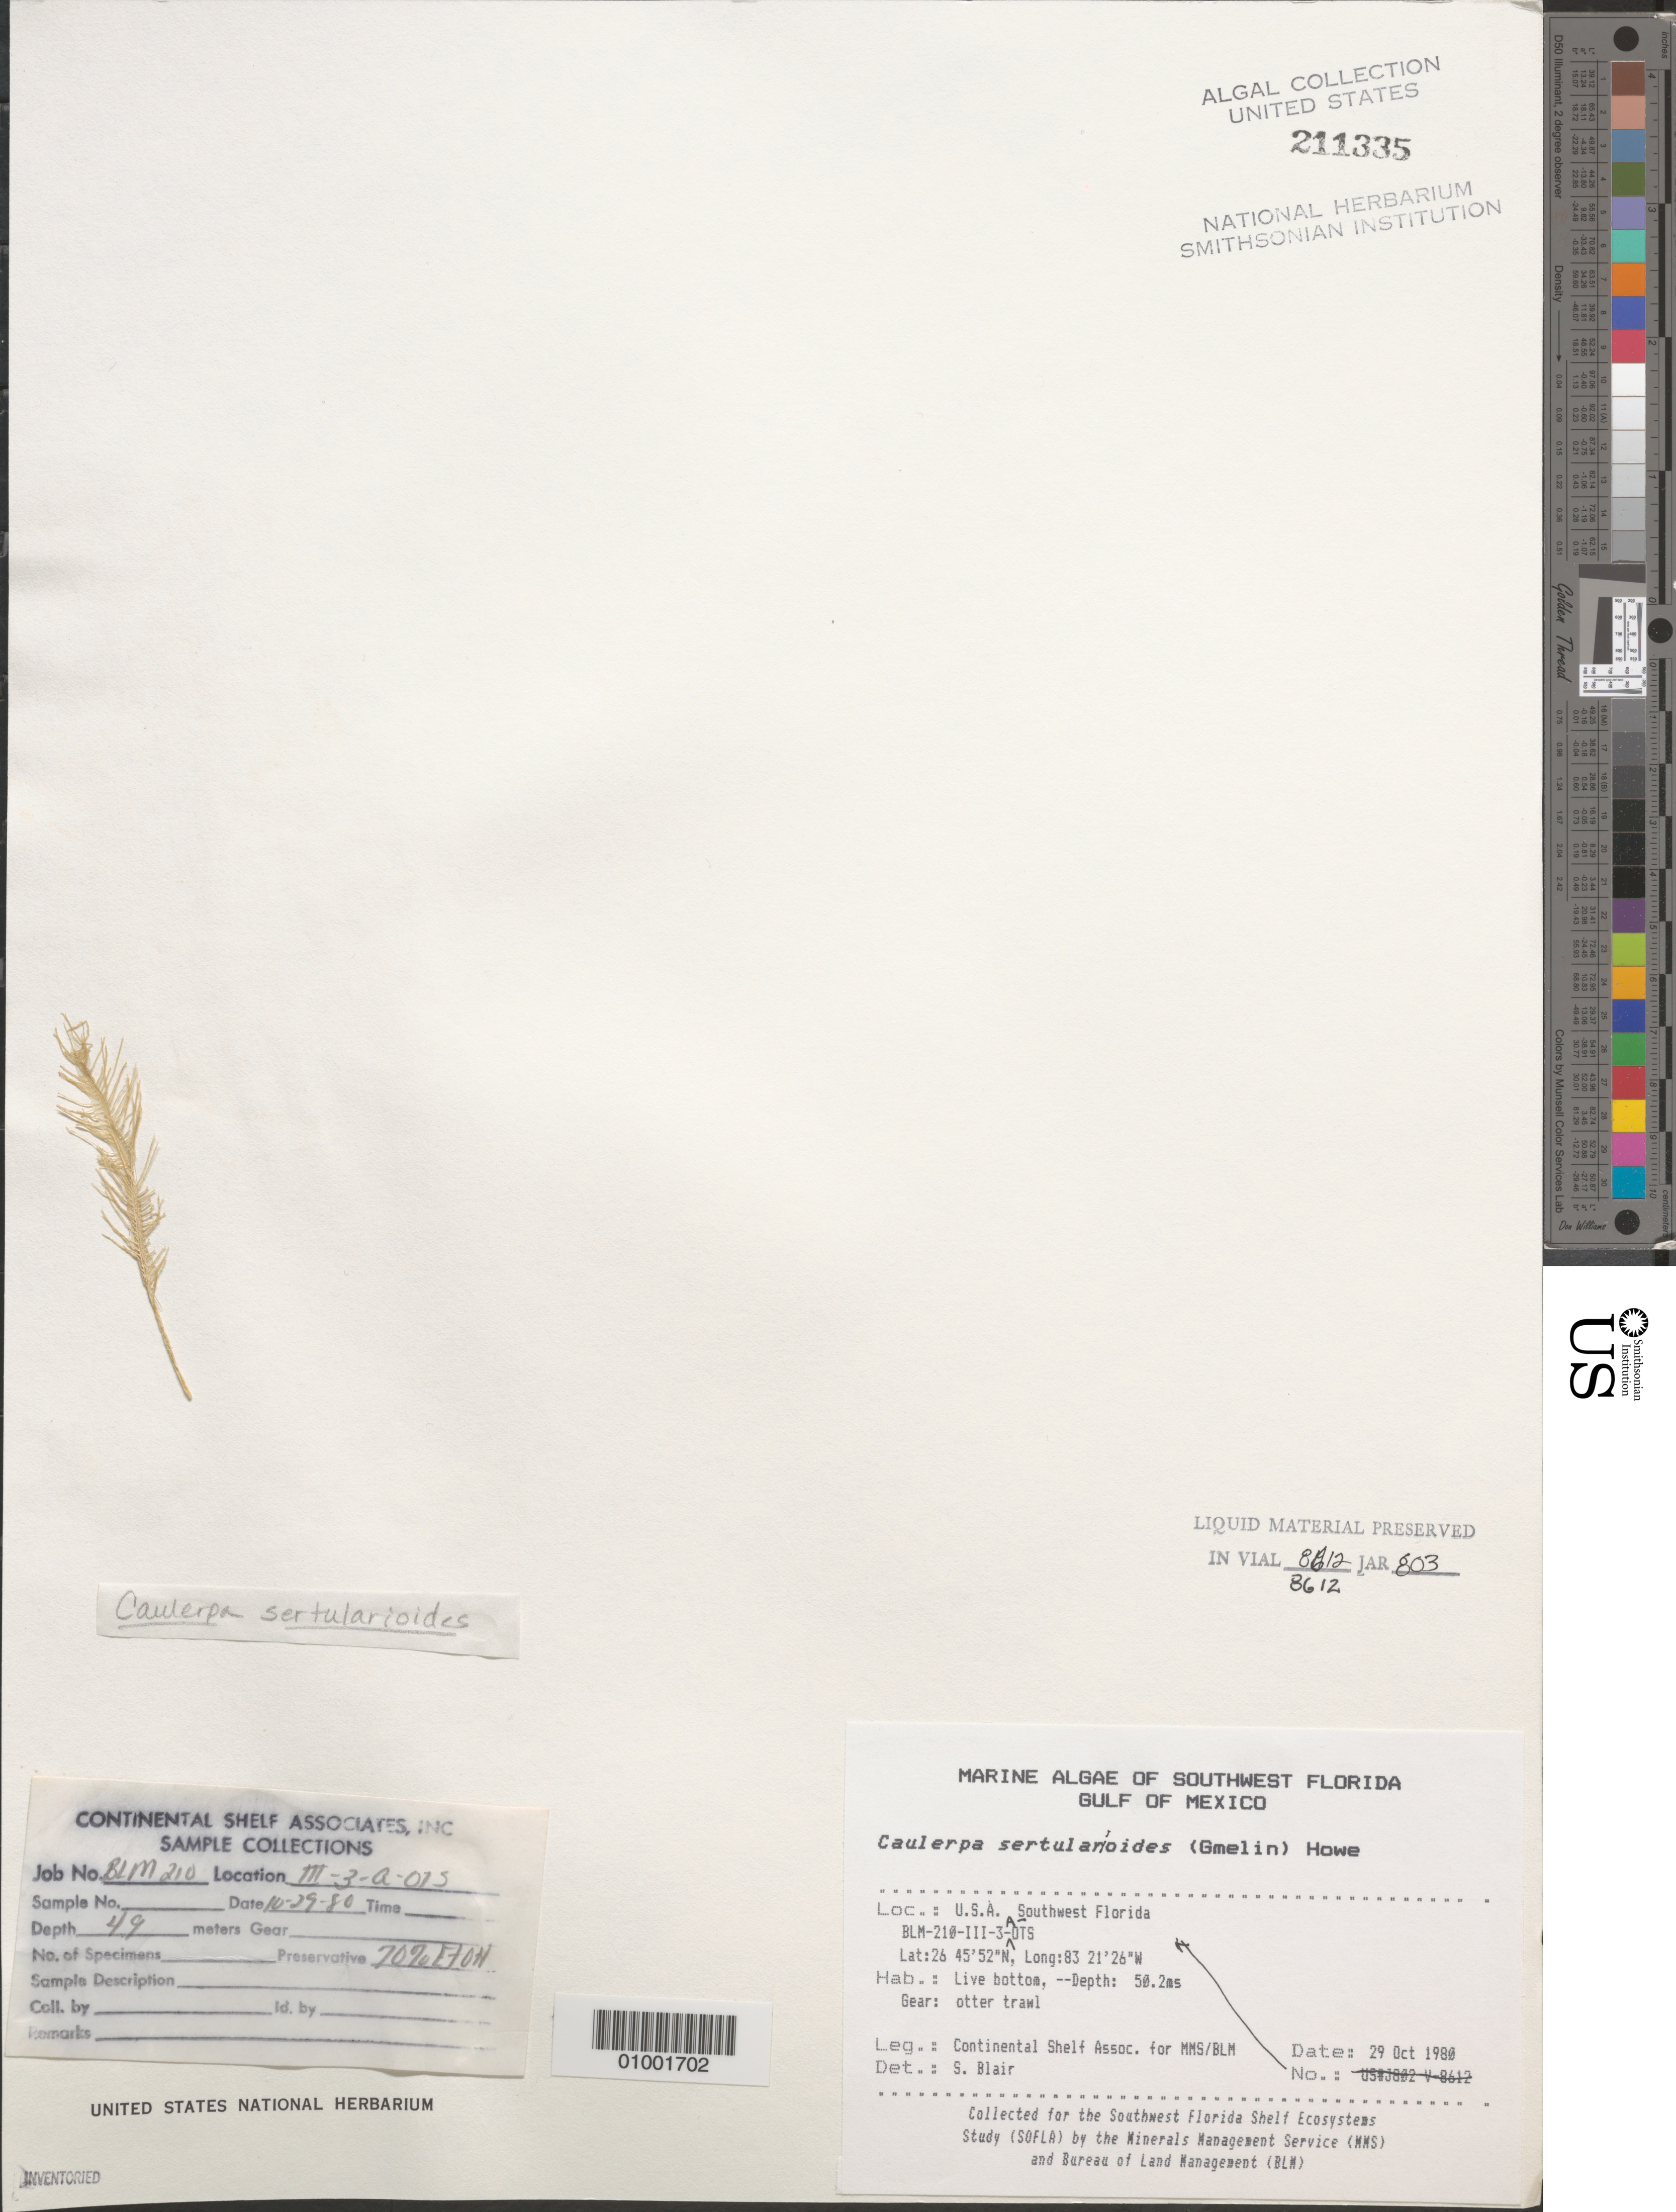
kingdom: Plantae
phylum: Chlorophyta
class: Ulvophyceae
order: Bryopsidales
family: Caulerpaceae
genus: Caulerpa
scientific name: Caulerpa sertularioides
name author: (S.G. Gmel.) M. Howe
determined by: Blair, S. M.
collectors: Continental Shelf Associates for the MMS/BLM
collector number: BLM-210-III-3-A-OTS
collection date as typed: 29 Oct 1980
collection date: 1980-10-29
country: United States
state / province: Florida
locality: Gulf of Mexico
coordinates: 26 45'52"N, 83 21'26"W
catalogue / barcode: US 211335